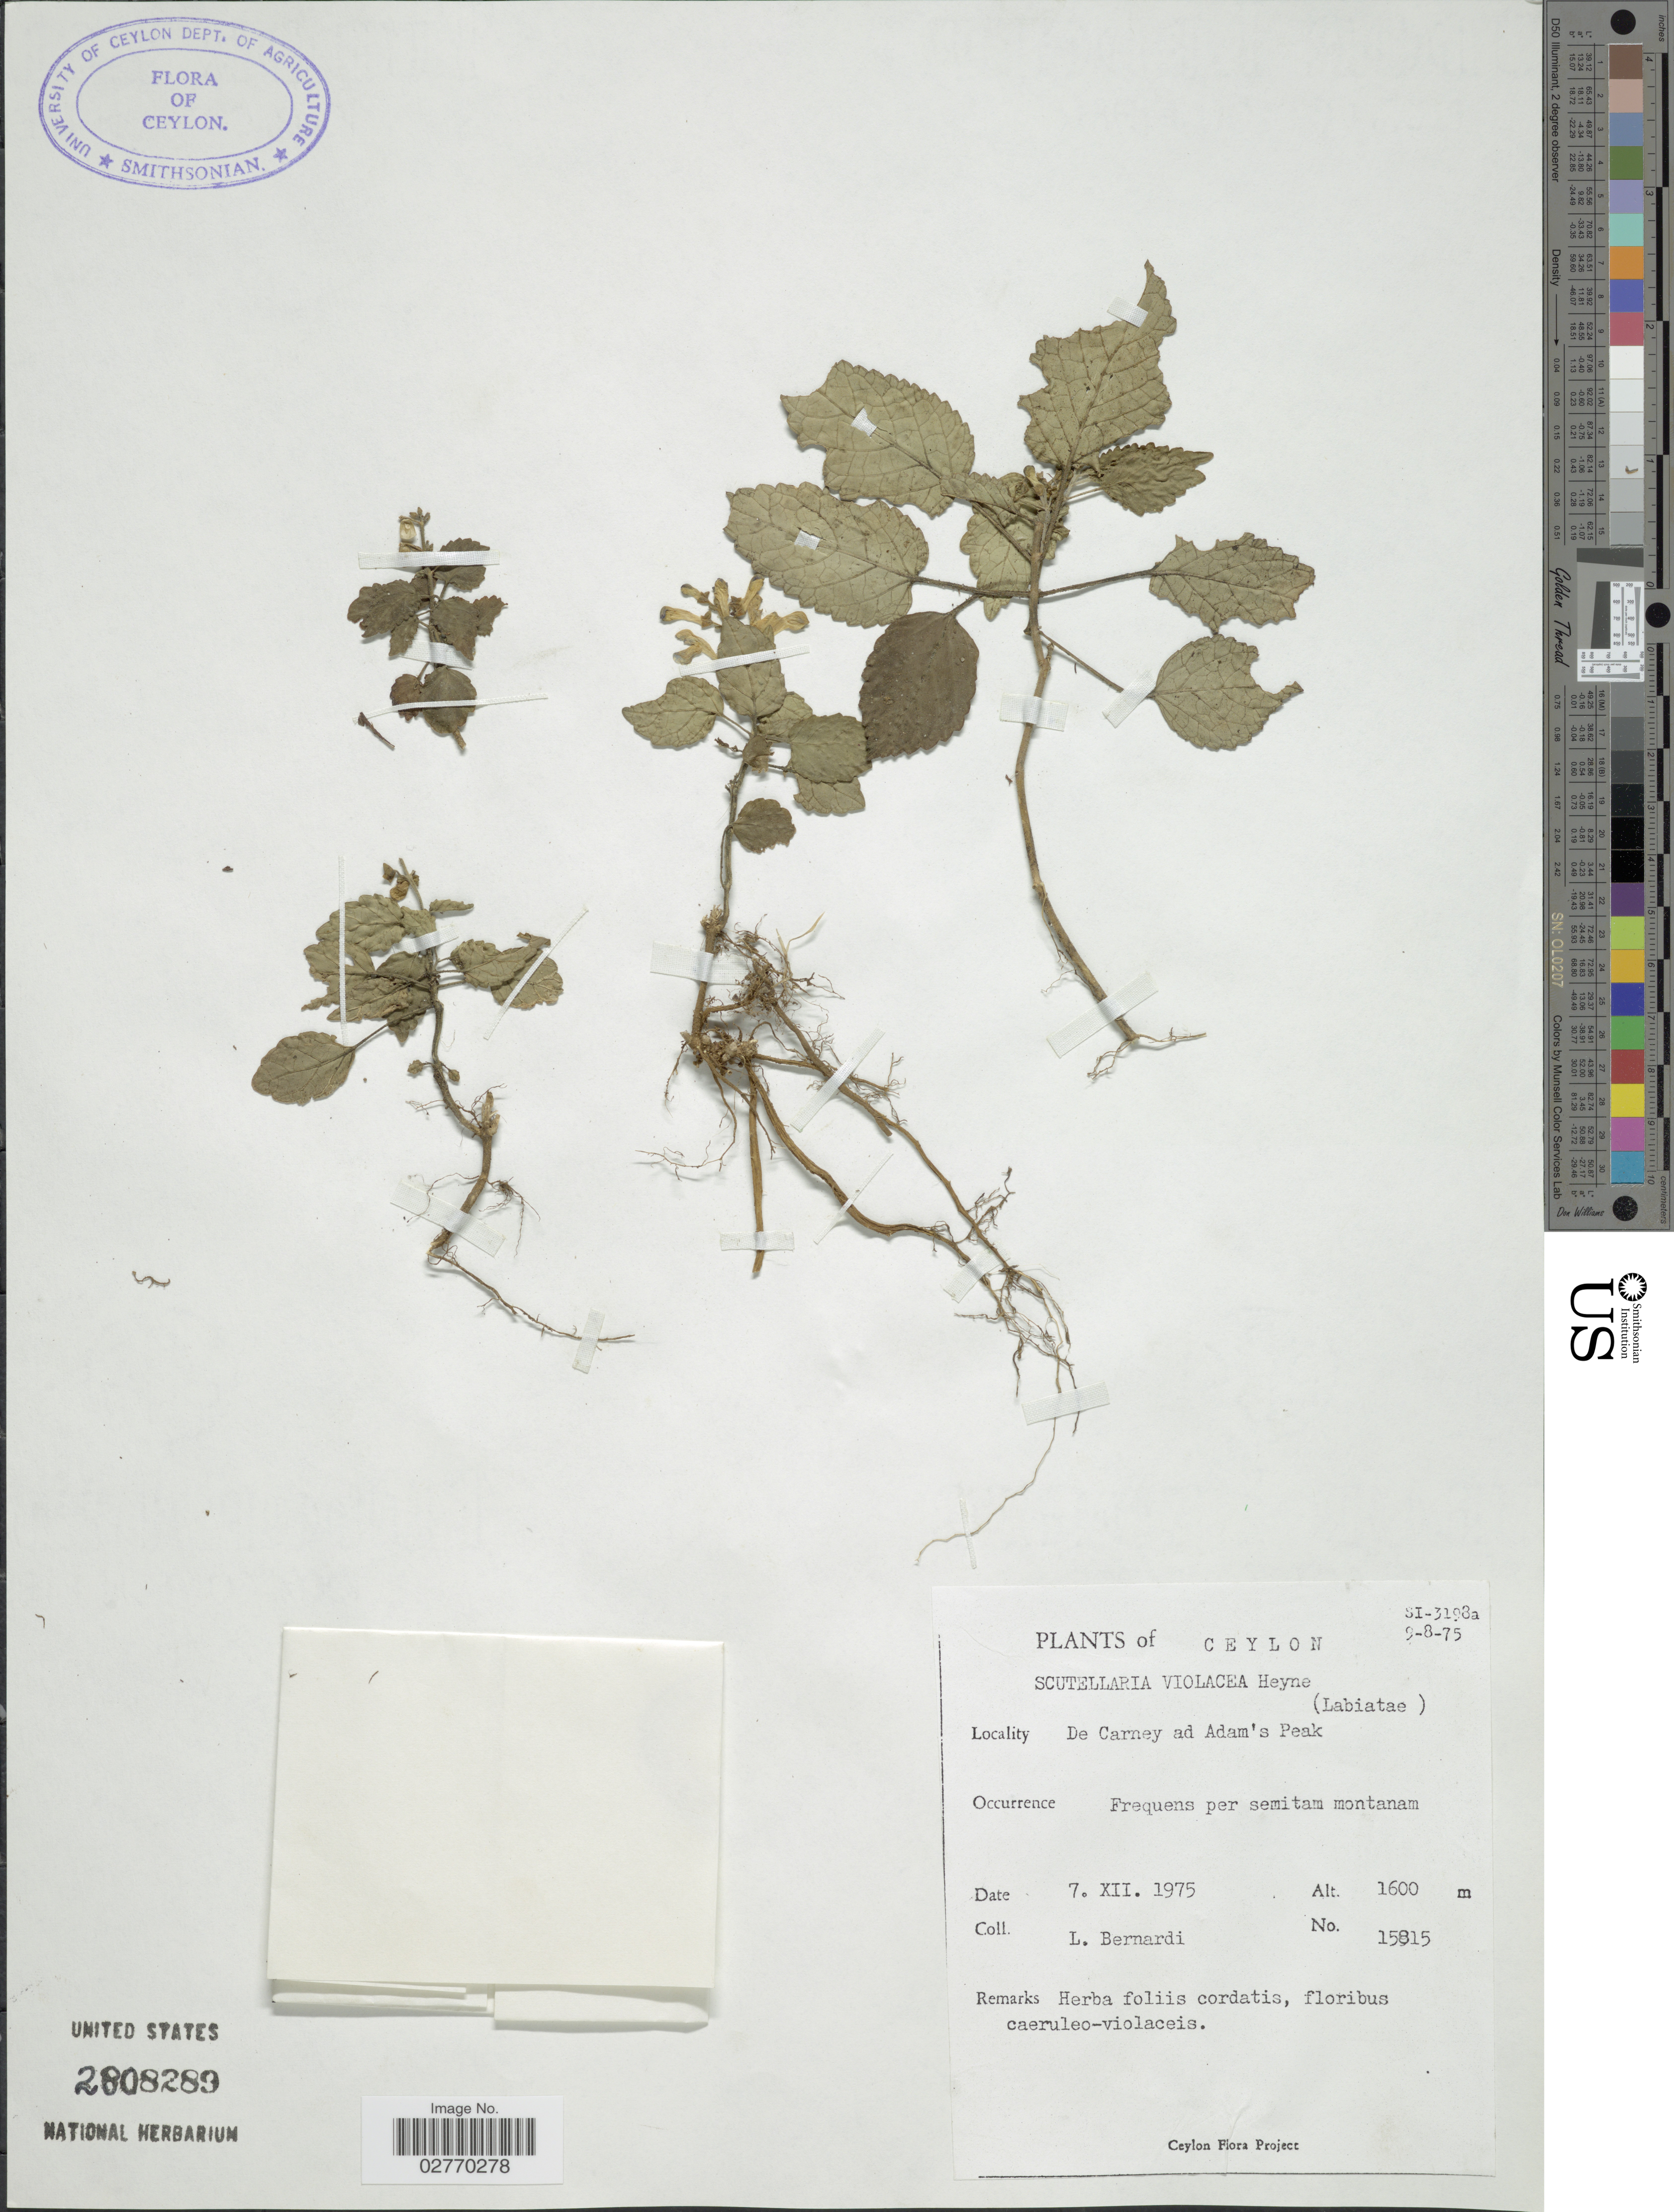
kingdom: Plantae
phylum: Tracheophyta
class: Magnoliopsida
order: Lamiales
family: Lamiaceae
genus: Scutellaria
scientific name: Scutellaria violacea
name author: B. Heyne ex Benth.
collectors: L. Bernardi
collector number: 15815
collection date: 1975-12-07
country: Sri Lanka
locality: Ceylon. De Carney and Adam's Peak.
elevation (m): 1600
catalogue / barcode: US 2808289